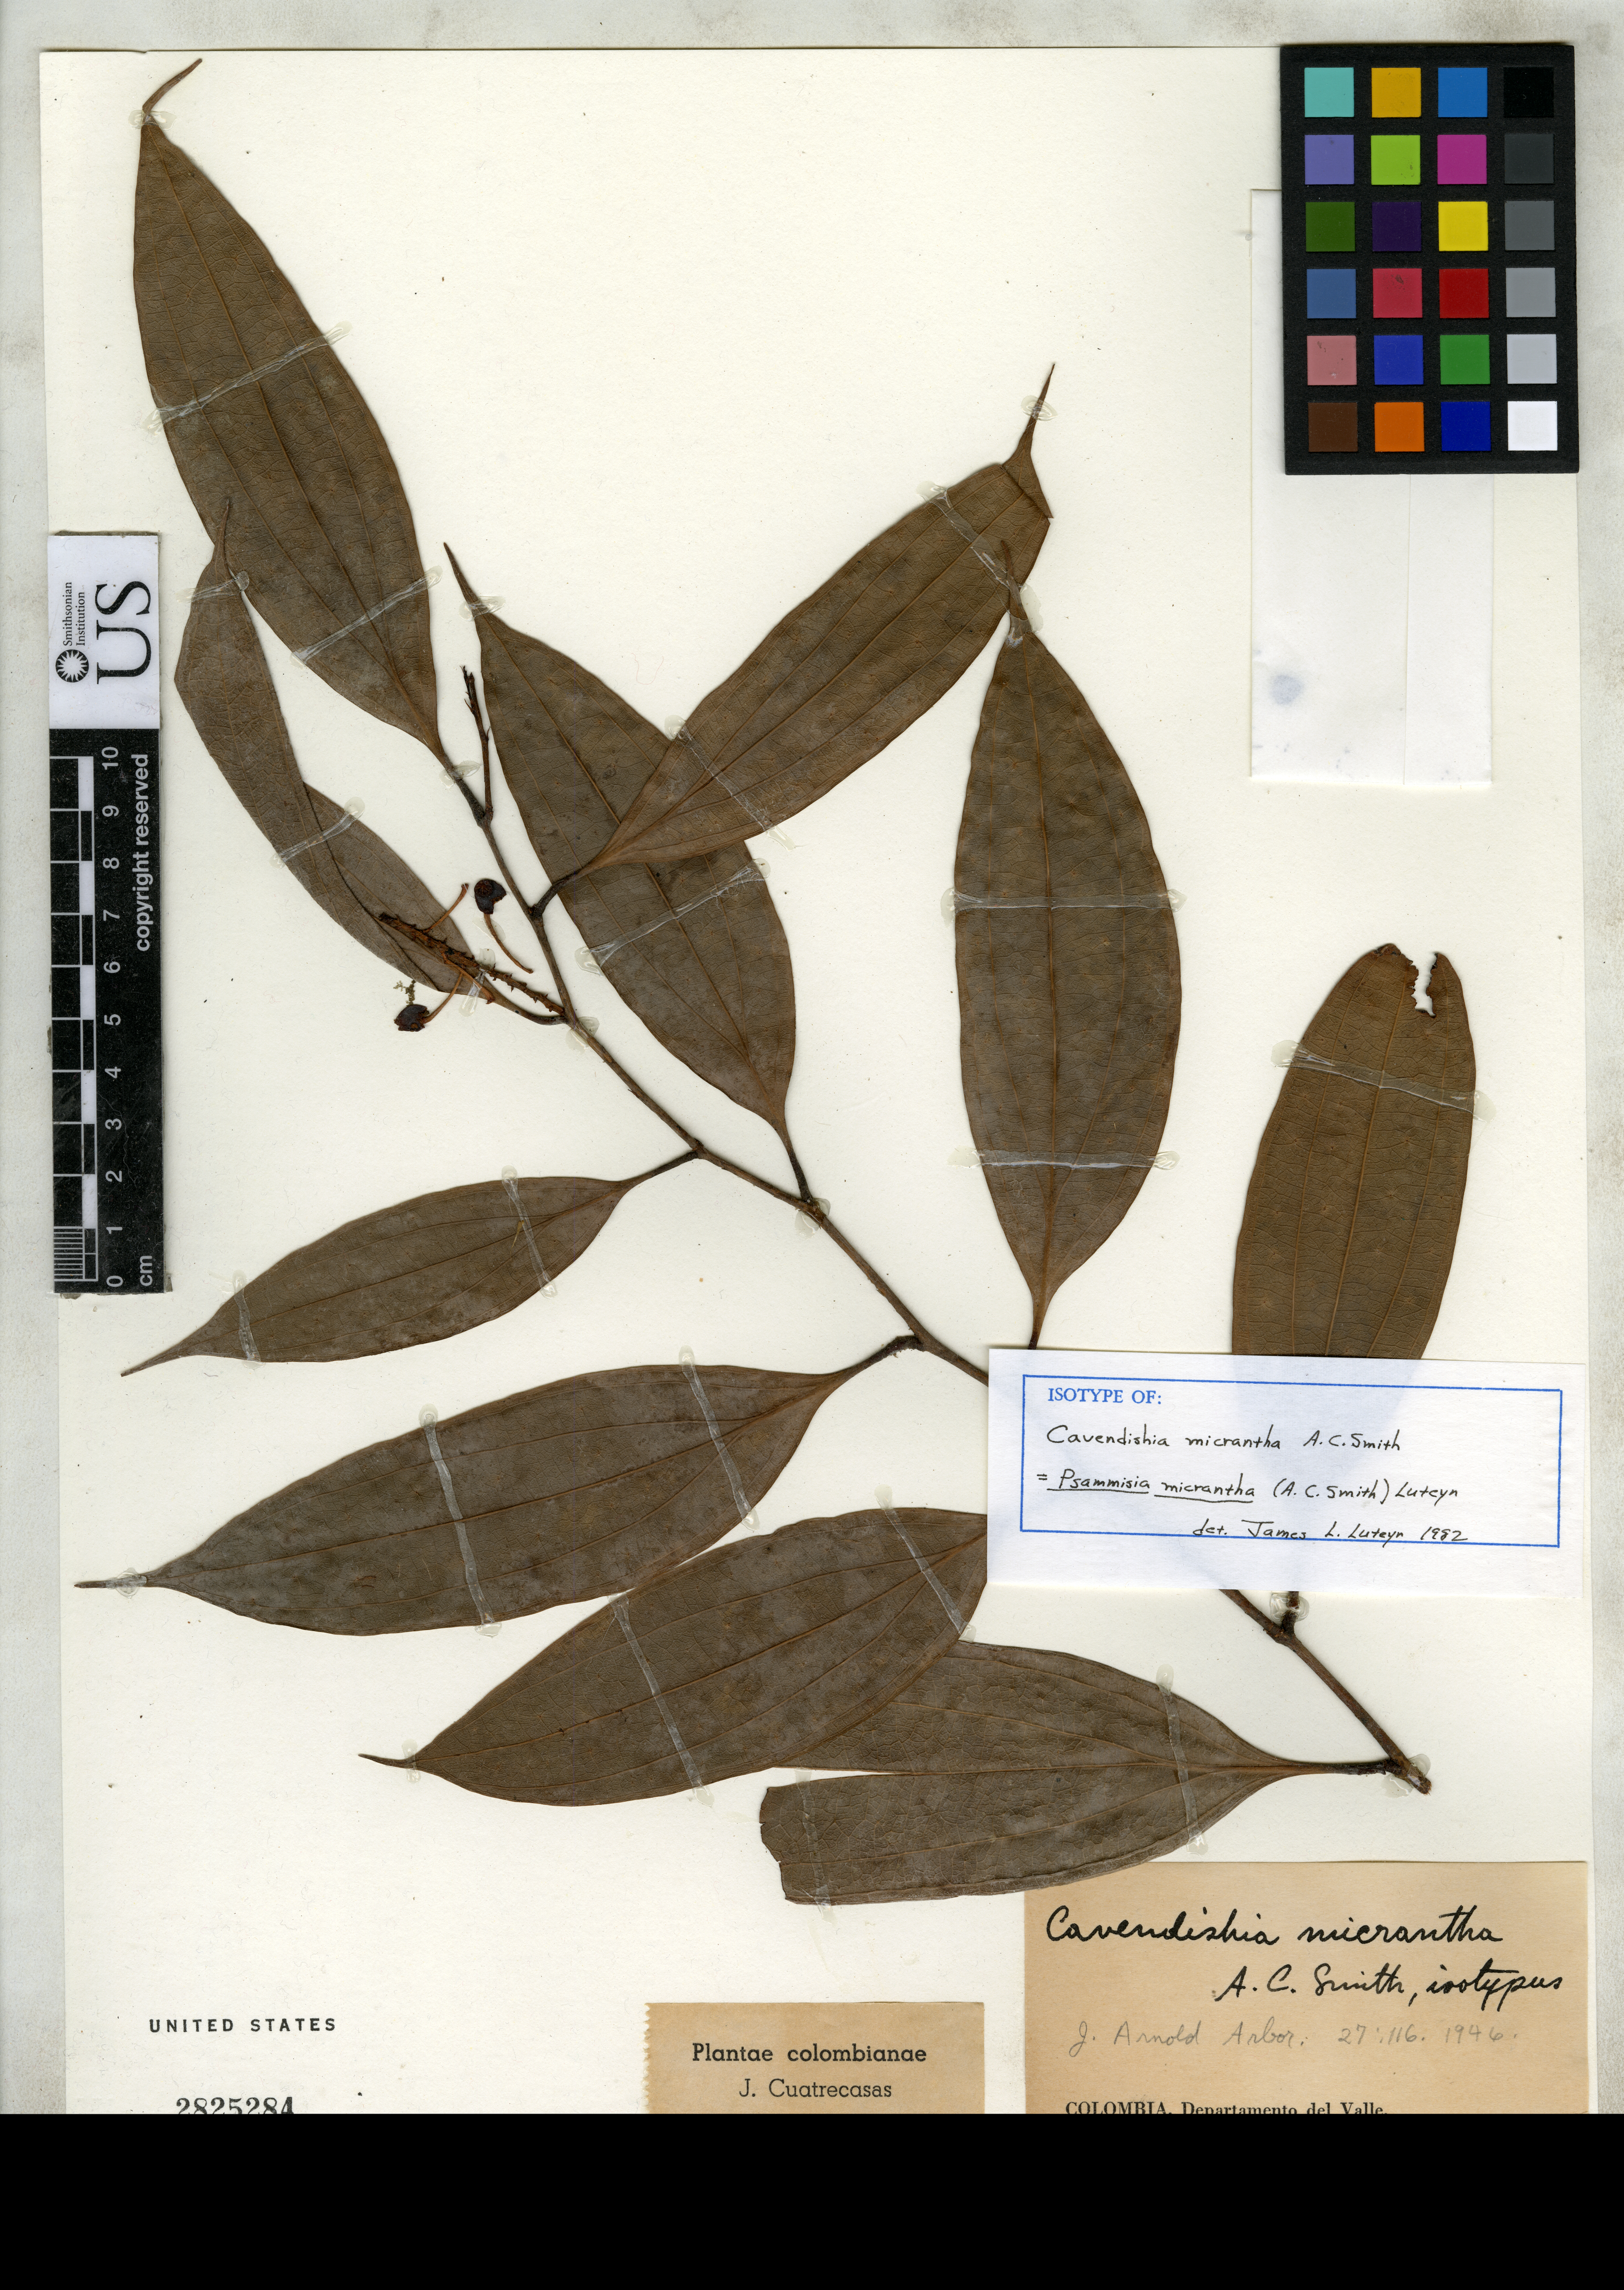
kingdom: Plantae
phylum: Tracheophyta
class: Magnoliopsida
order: Ericales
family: Ericaceae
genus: Cavendishia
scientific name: Cavendishia micrantha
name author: A.C. Sm.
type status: Isotype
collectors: J. Cuatrecasas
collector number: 17000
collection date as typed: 21 Apr 1944 to 30 Apr 1944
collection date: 1944-04-21/1944-04-30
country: Colombia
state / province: Valle del Cauca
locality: Pacific Coast, Rio Cajambre, Barco.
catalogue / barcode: US 2825284